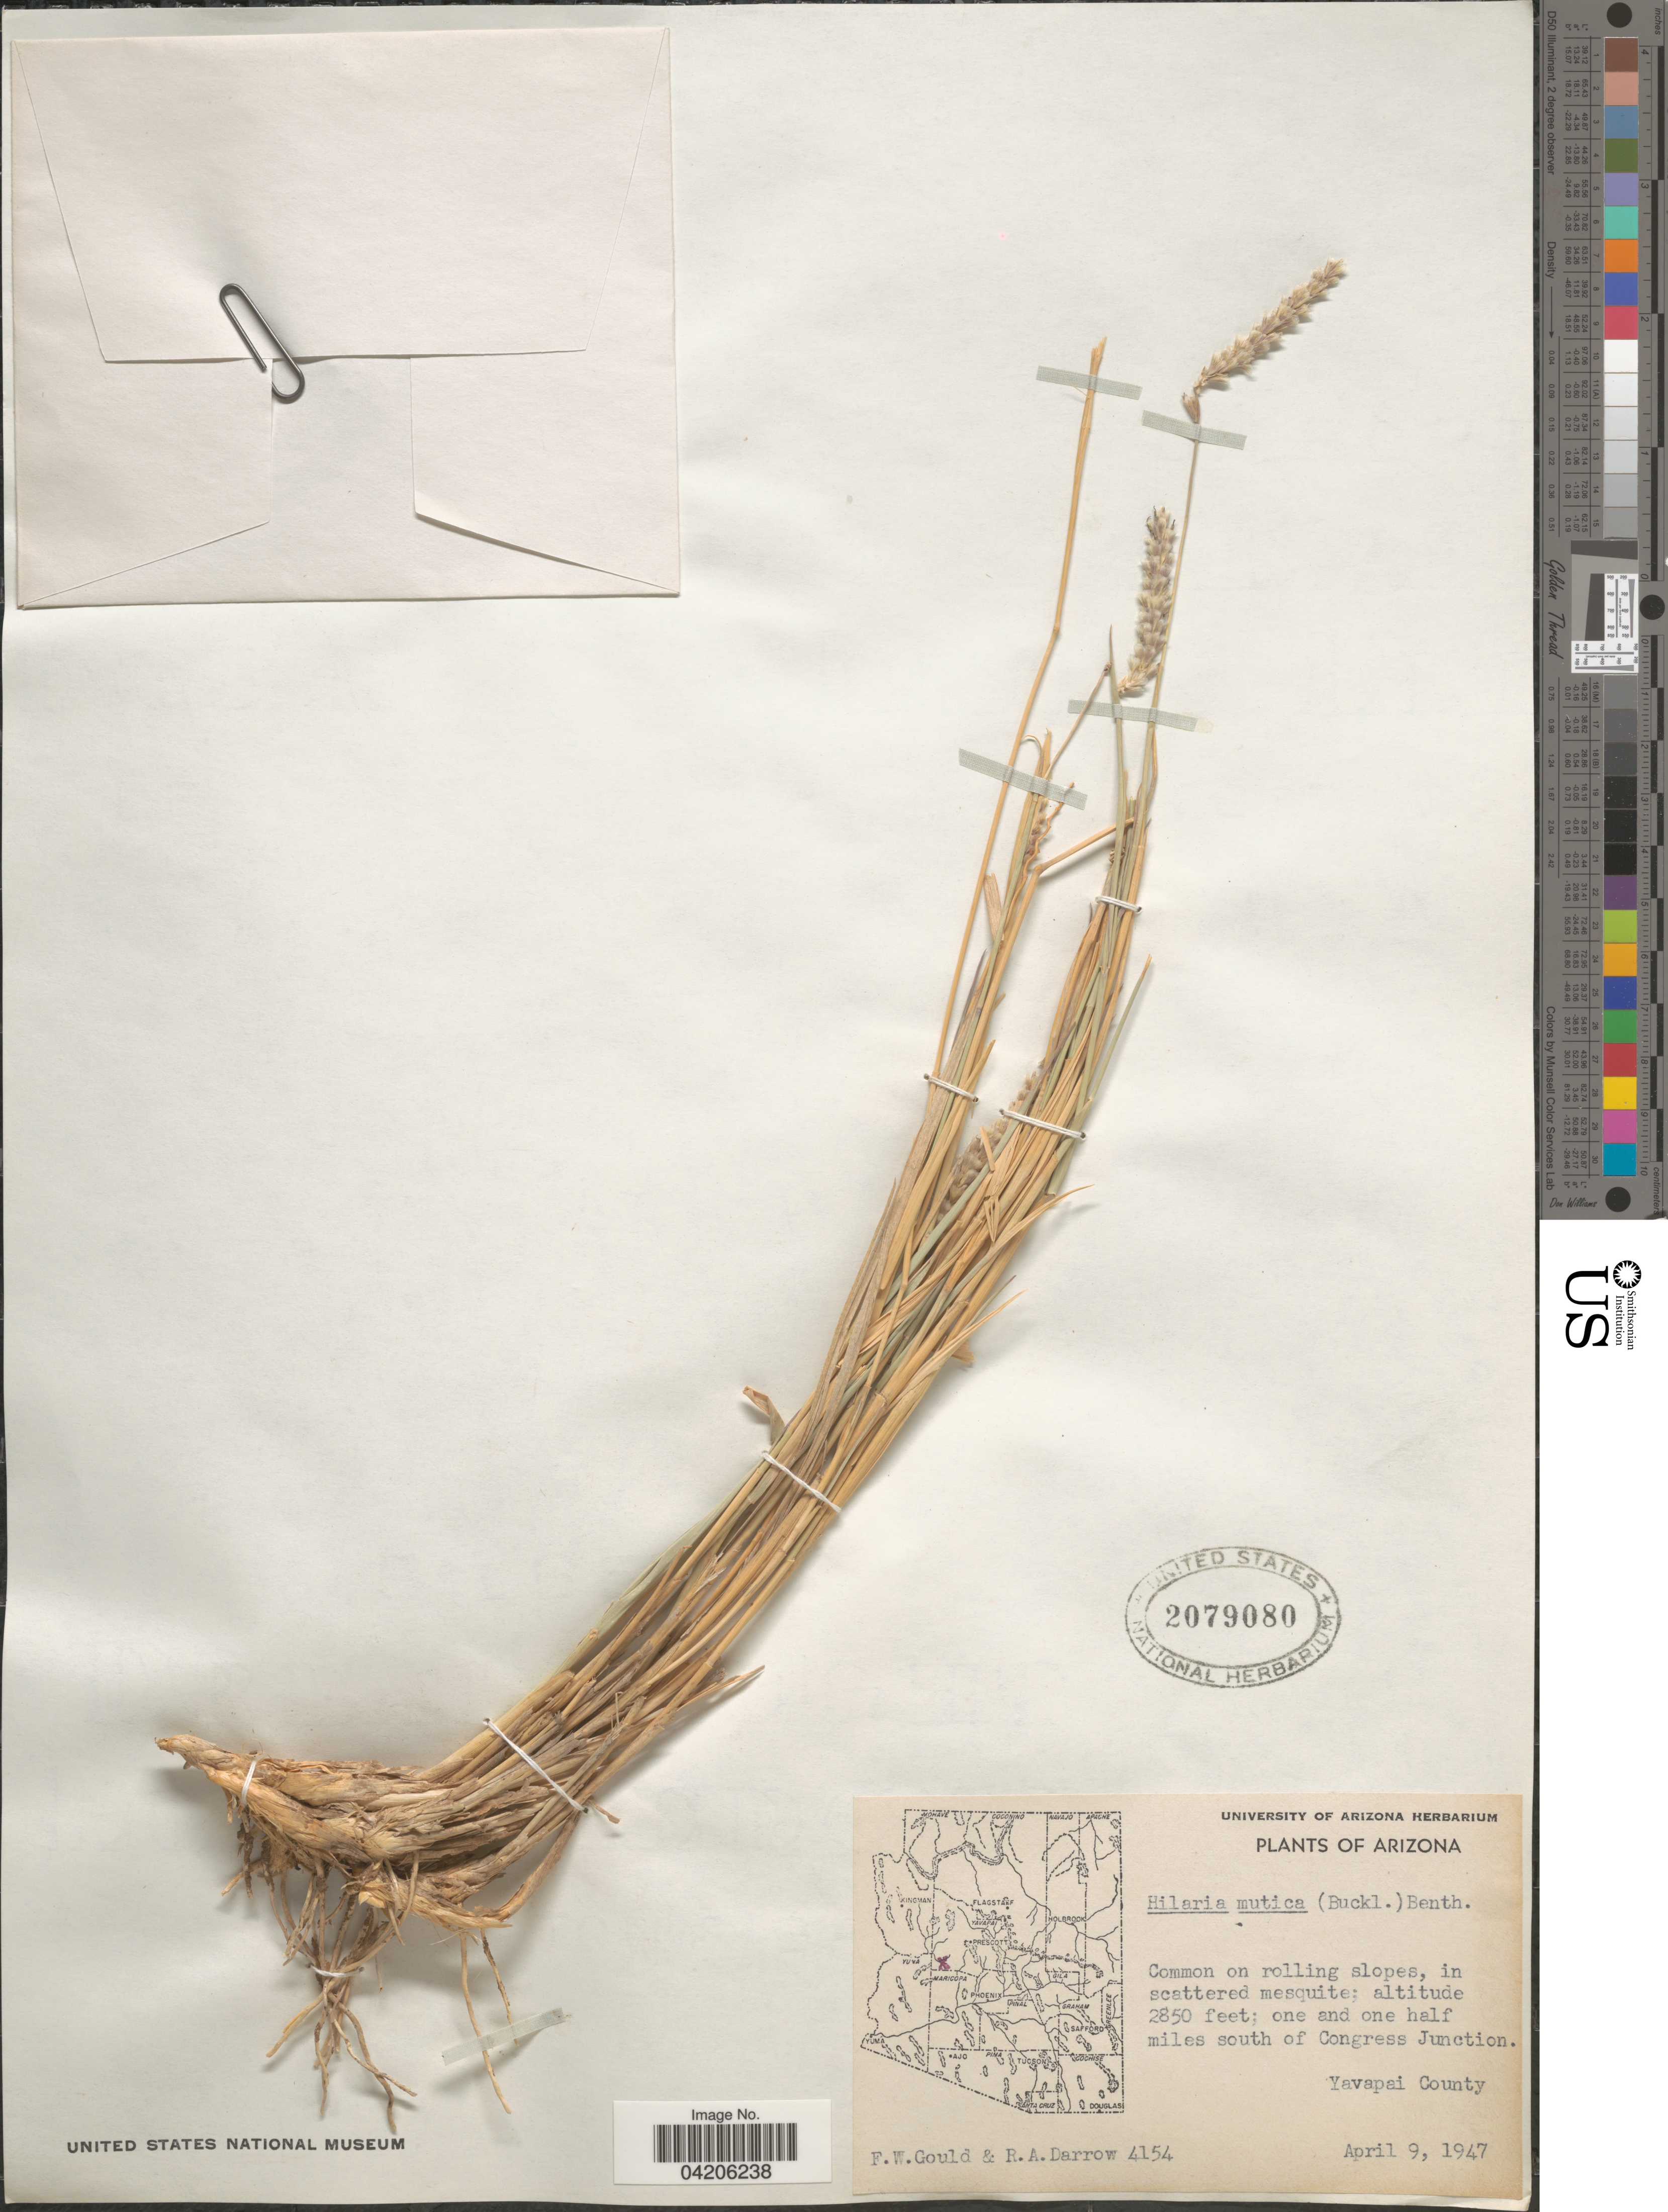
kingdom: Plantae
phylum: Tracheophyta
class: Liliopsida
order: Poales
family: Poaceae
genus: Hilaria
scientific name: Hilaria mutica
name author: (Buckley) Benth.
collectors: F. W. Gould & R. A. Darrow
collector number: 4154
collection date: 1947-04-09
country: United States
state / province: Arizona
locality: One and one half miles south of Congress Junction. Yavapai County.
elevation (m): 869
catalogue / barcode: US 2079080